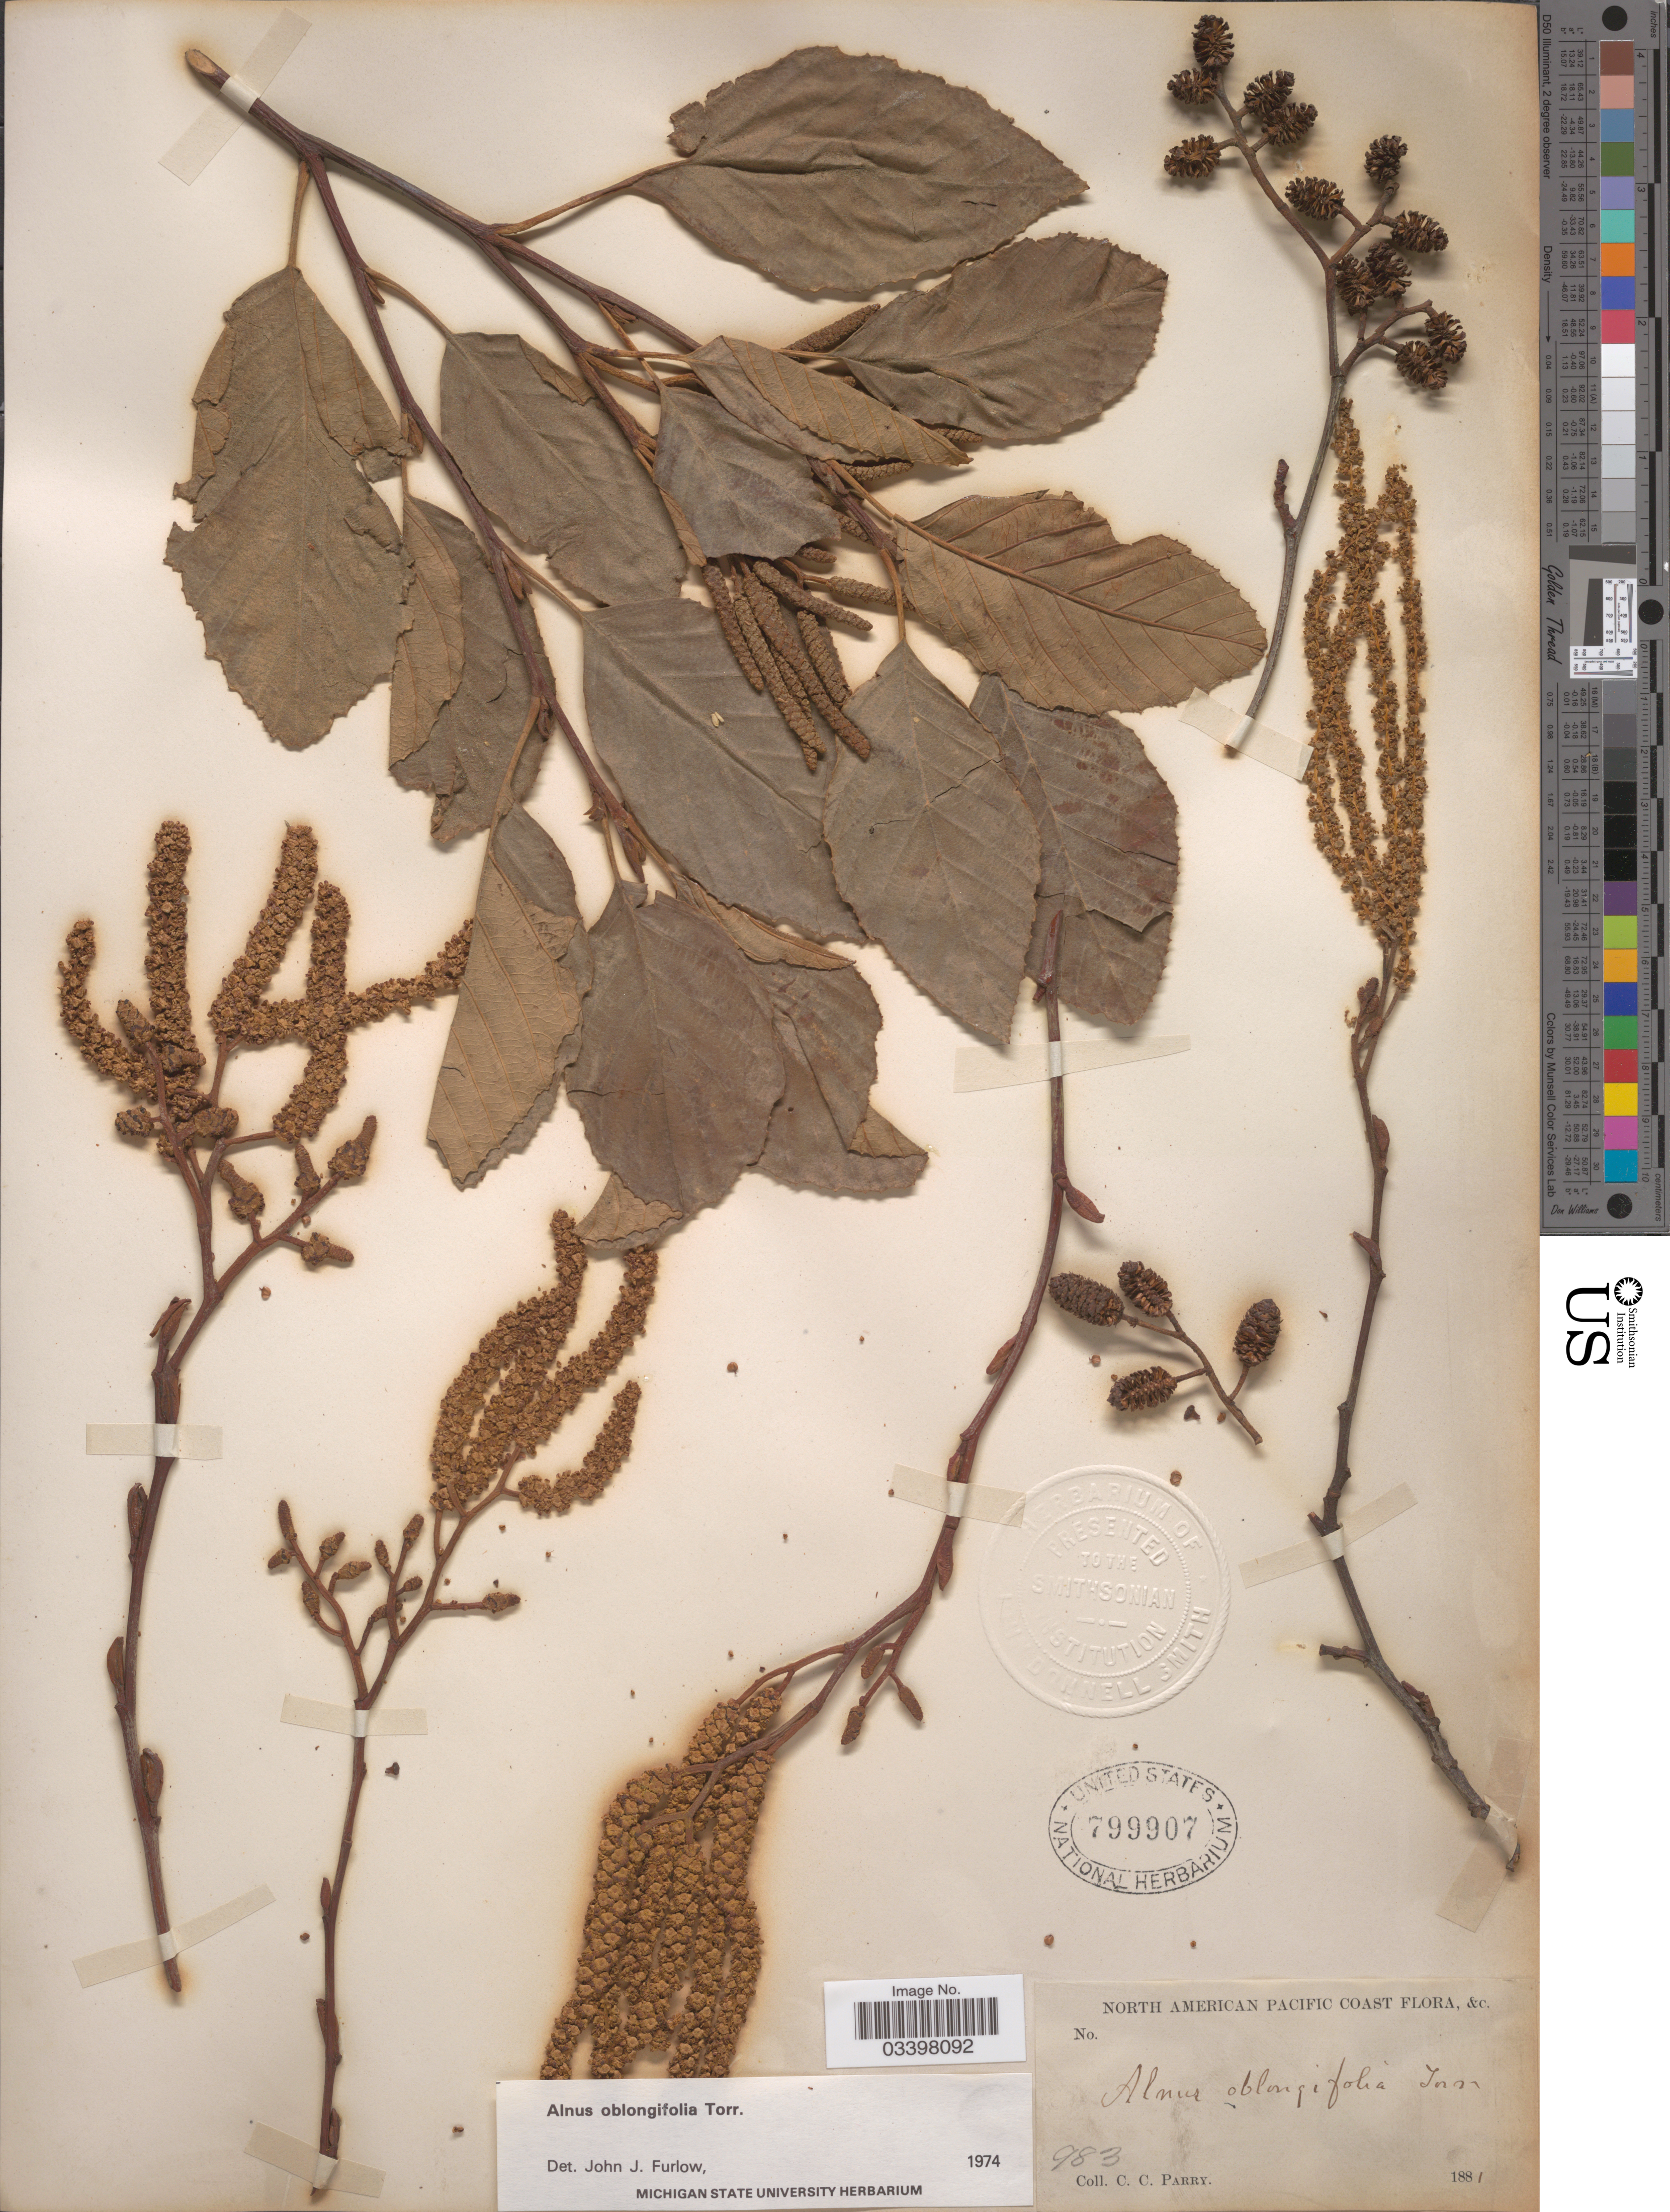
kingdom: Plantae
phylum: Tracheophyta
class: Magnoliopsida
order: Fagales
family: Betulaceae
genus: Alnus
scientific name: Alnus oblongifolia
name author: Torr. in Emory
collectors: C. C. Parry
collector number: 983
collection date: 1881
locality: North American Pacific Coast, &c.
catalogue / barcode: US 799907